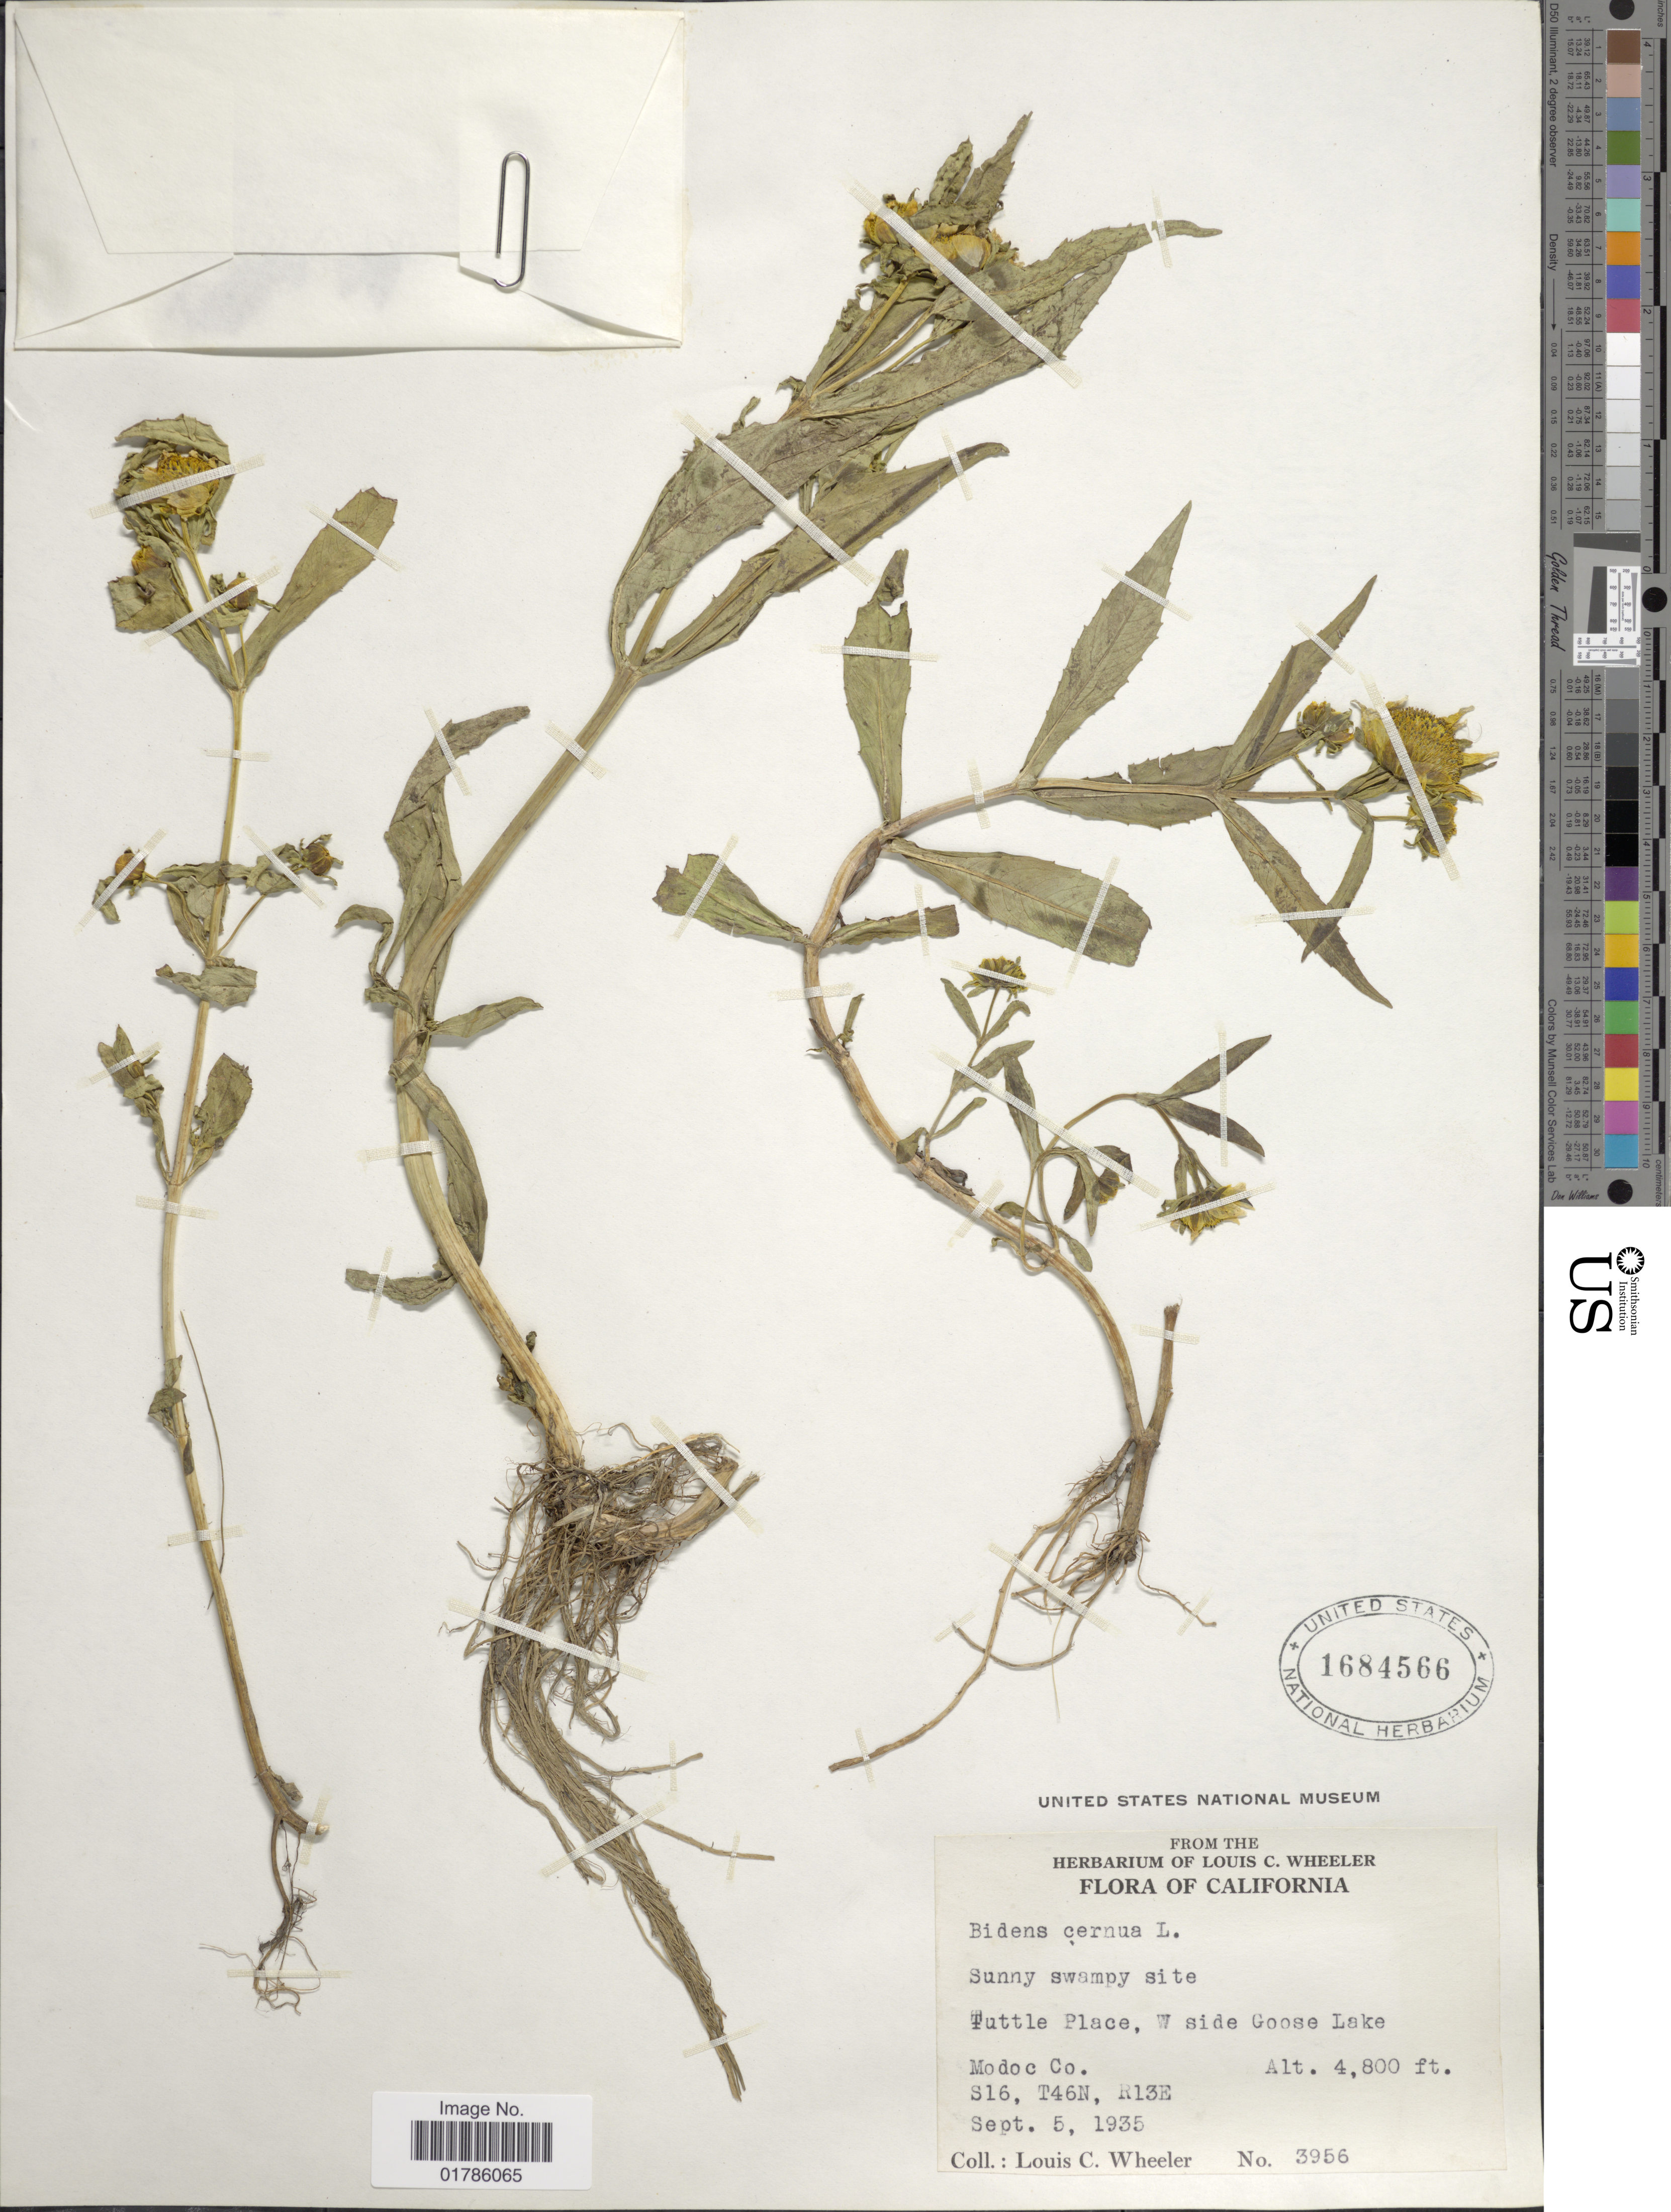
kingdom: Plantae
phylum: Tracheophyta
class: Magnoliopsida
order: Asterales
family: Asteraceae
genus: Bidens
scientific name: Bidens cernua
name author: L.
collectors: L. C. Wheeler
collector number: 3956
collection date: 1935-09-05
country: United States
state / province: California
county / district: Modoc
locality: Tuttle Place, W side Goose Lake, Modoc Co., S16, T46N, R13E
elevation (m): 1463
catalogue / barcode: US 1684566